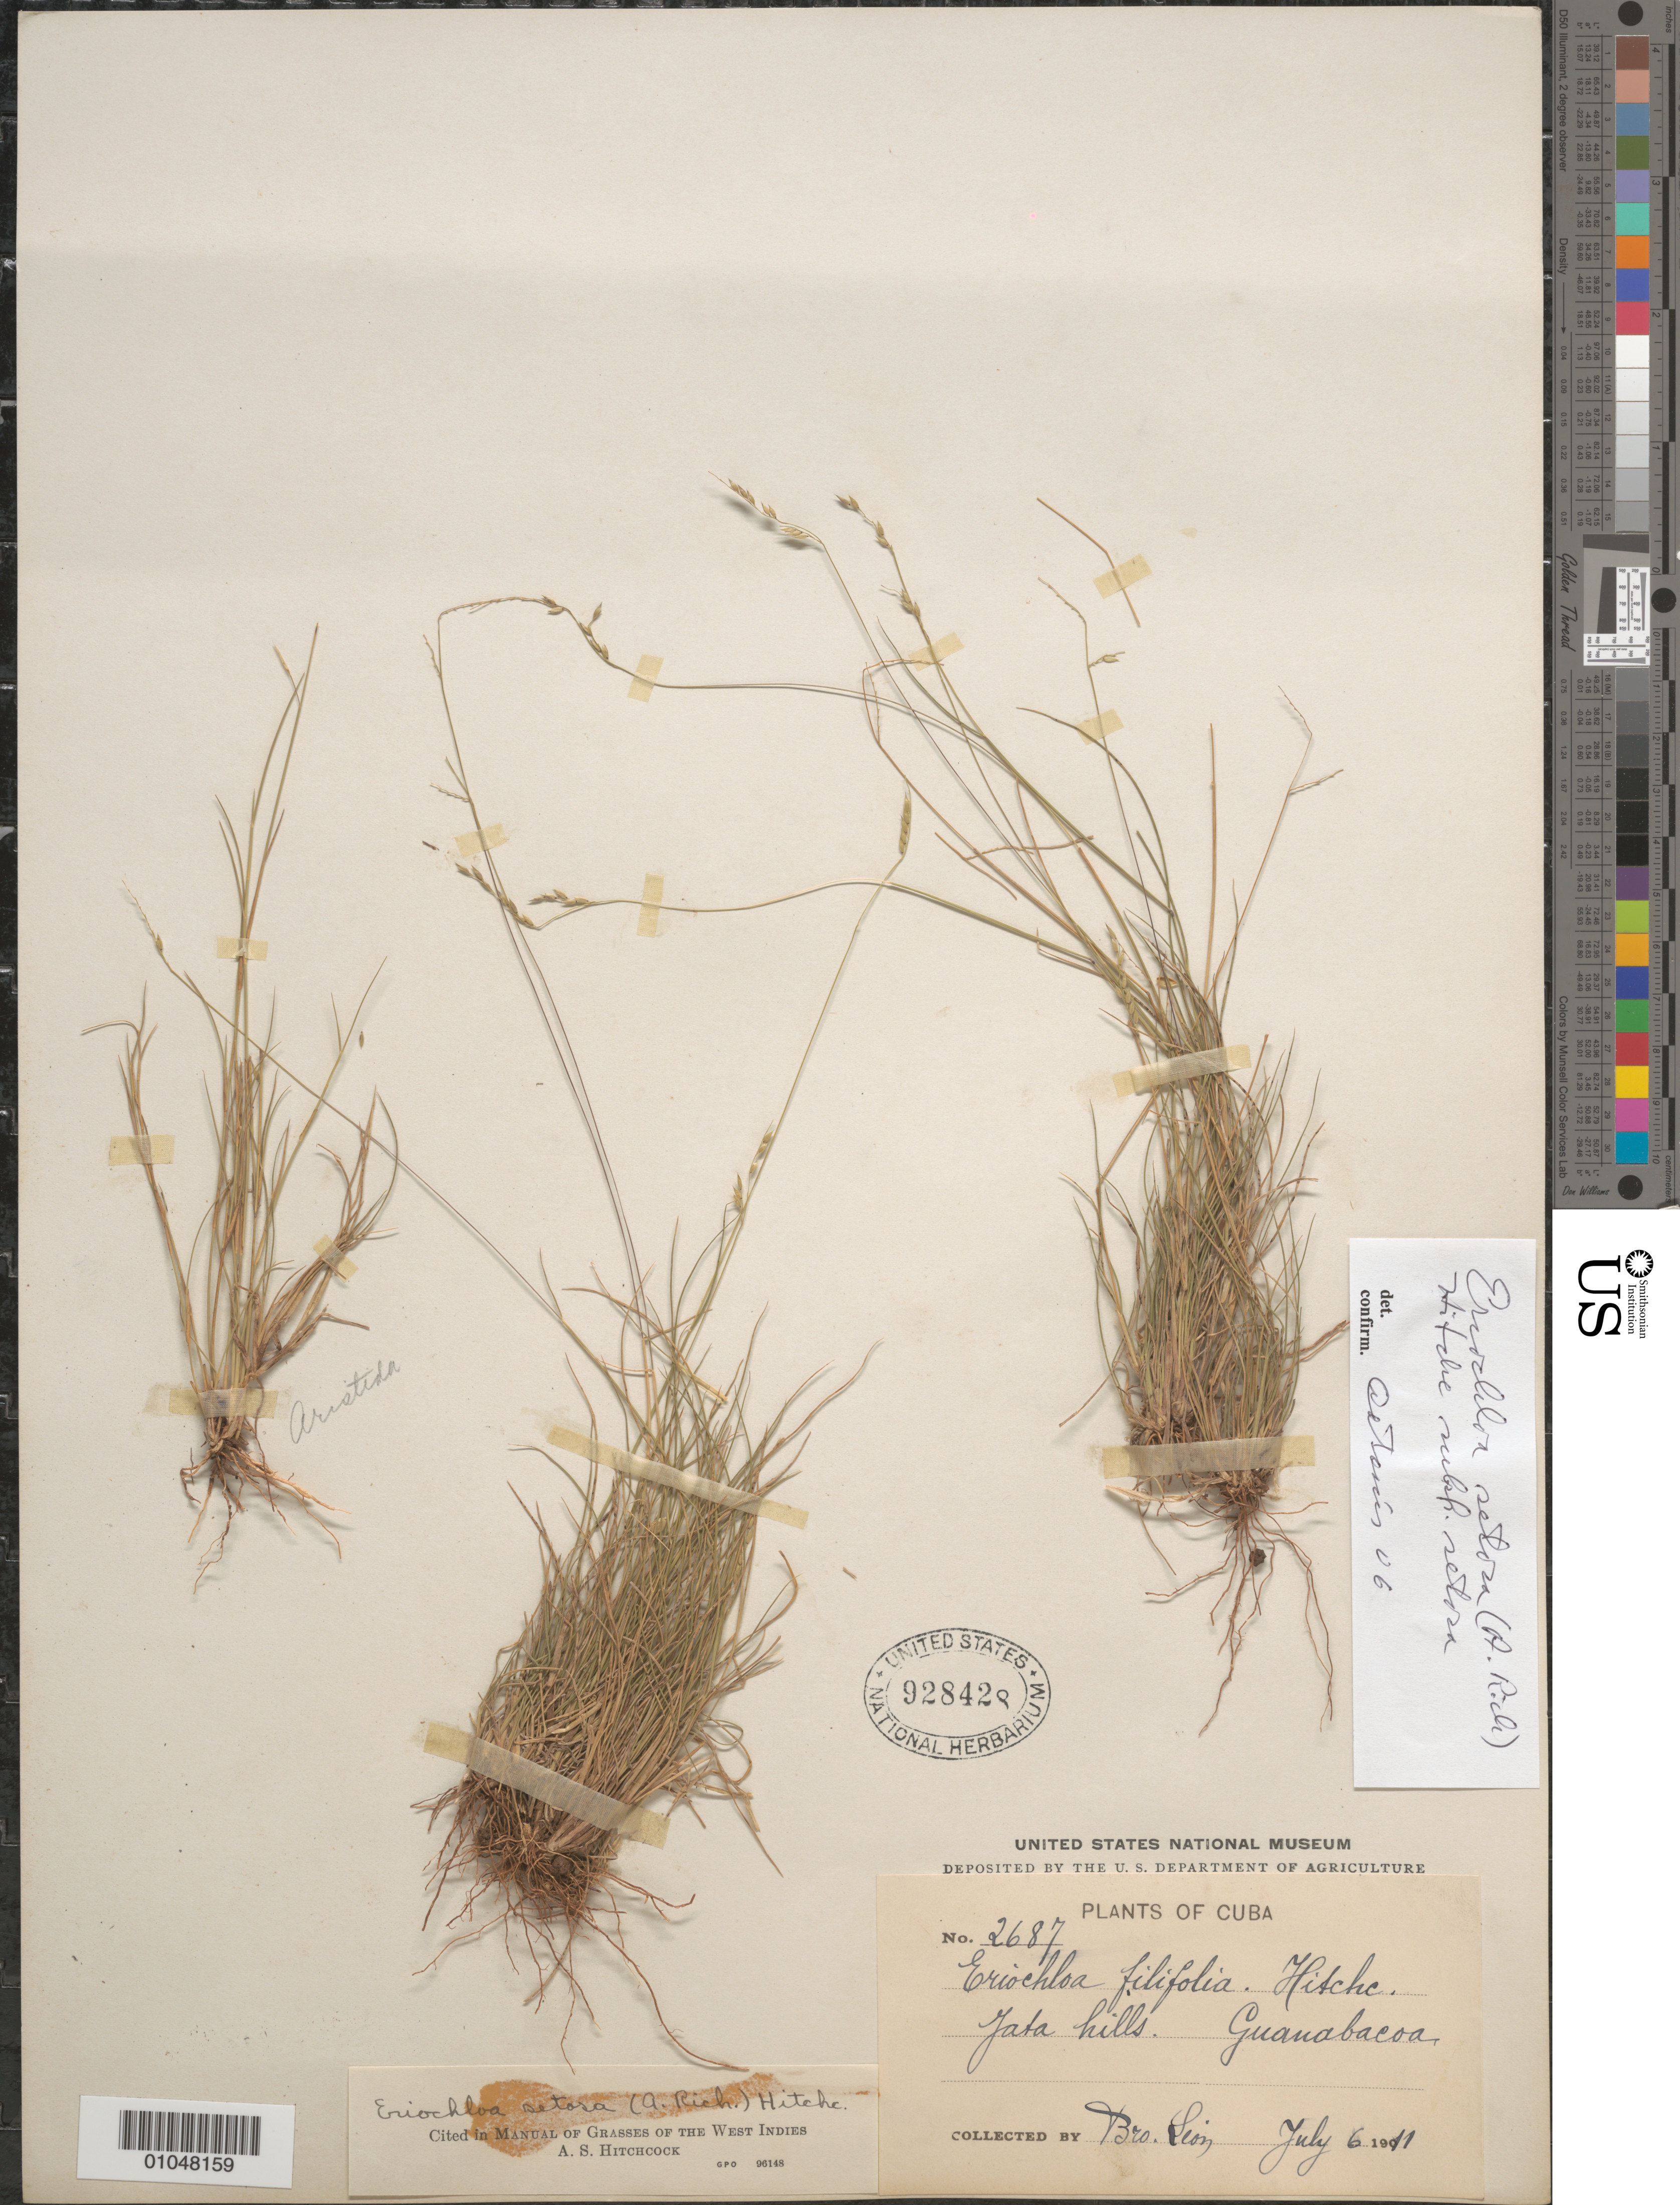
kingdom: Plantae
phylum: Tracheophyta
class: Liliopsida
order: Poales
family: Poaceae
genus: Eriochloa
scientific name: Eriochloa setosa var. setosa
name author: (A. Rich.) Hitchc.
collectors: Bro. León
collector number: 2687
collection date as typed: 06 Jul 1911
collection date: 1911-07-06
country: Cuba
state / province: La Habana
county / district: Municipio Guanabacoa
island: Cuba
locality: Jata Hills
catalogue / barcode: US 928428